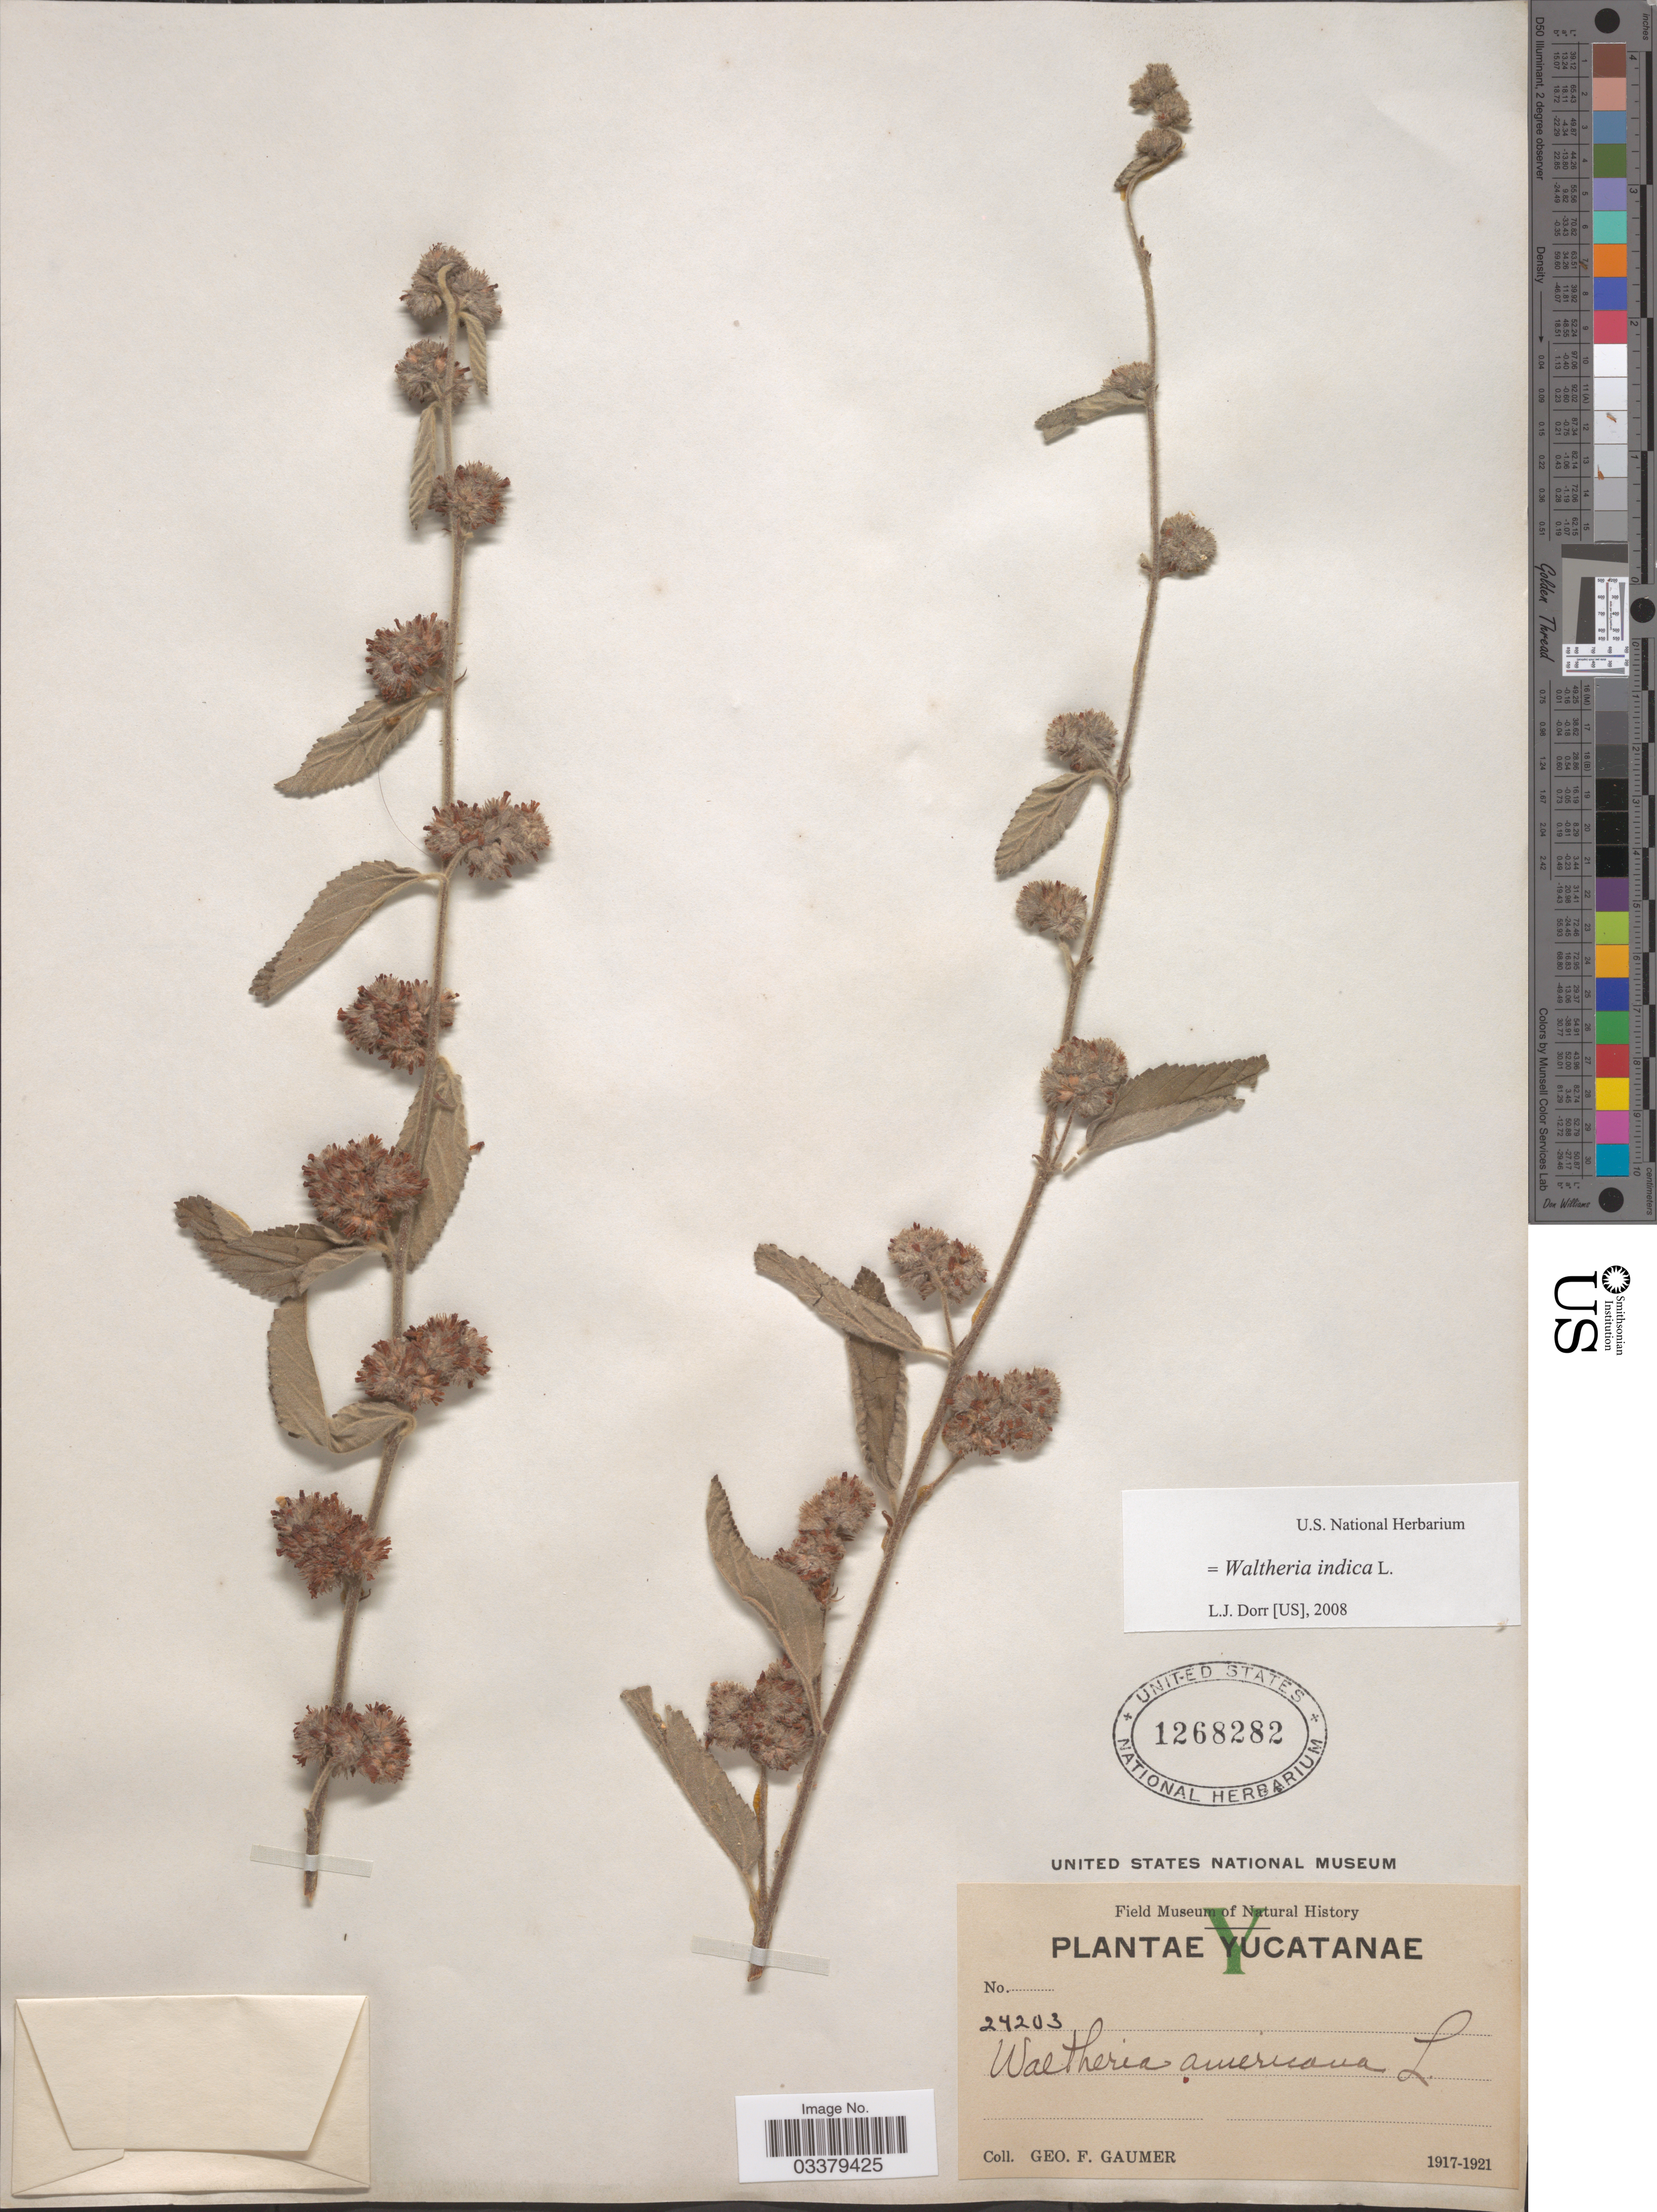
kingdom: Plantae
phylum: Tracheophyta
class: Magnoliopsida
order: Malvales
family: Malvaceae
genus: Waltheria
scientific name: Waltheria indica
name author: L.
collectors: G. F. Gaumer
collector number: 24203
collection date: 1917/1921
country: Mexico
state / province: Yucatán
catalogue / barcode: US 1268282